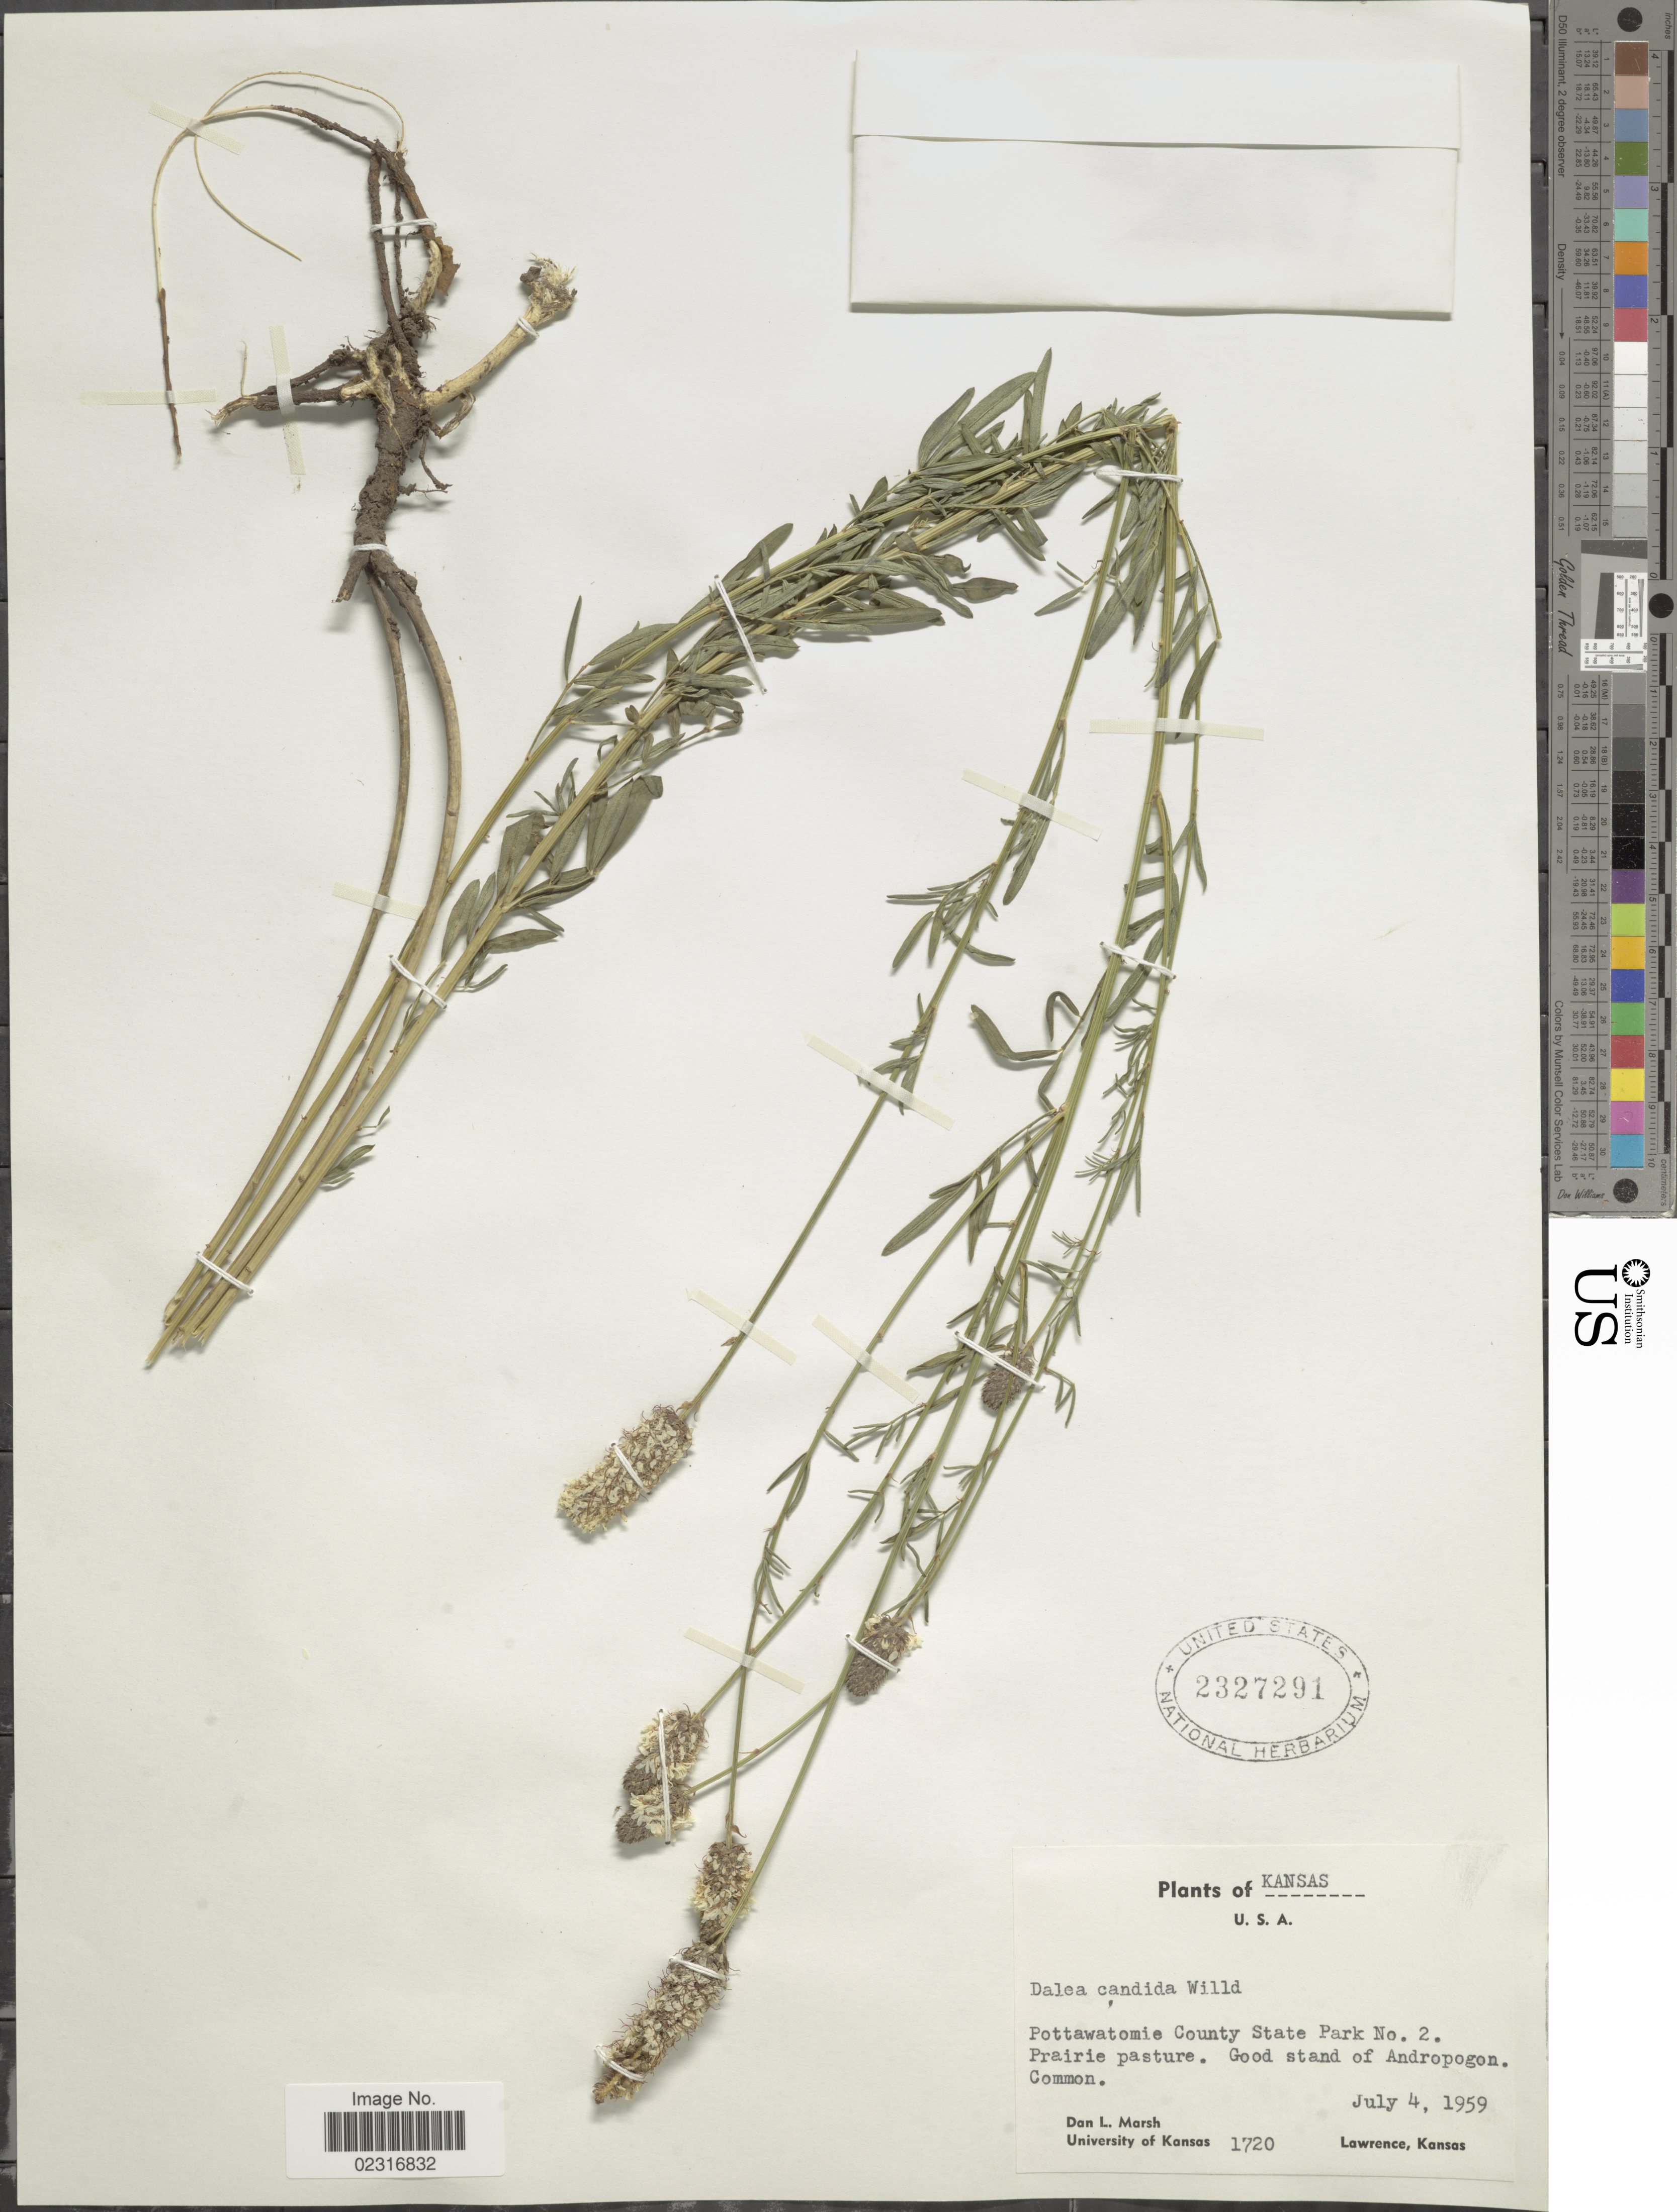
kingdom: Plantae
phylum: Tracheophyta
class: Magnoliopsida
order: Fabales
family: Fabaceae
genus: Dalea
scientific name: Dalea candida var. candida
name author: Michx. ex Willd.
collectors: D. L. Marsh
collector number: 1720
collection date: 1959-07-04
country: United States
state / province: Kansas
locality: U.S.A. Pottawatomie County State Park No. 2.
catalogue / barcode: US 2327291